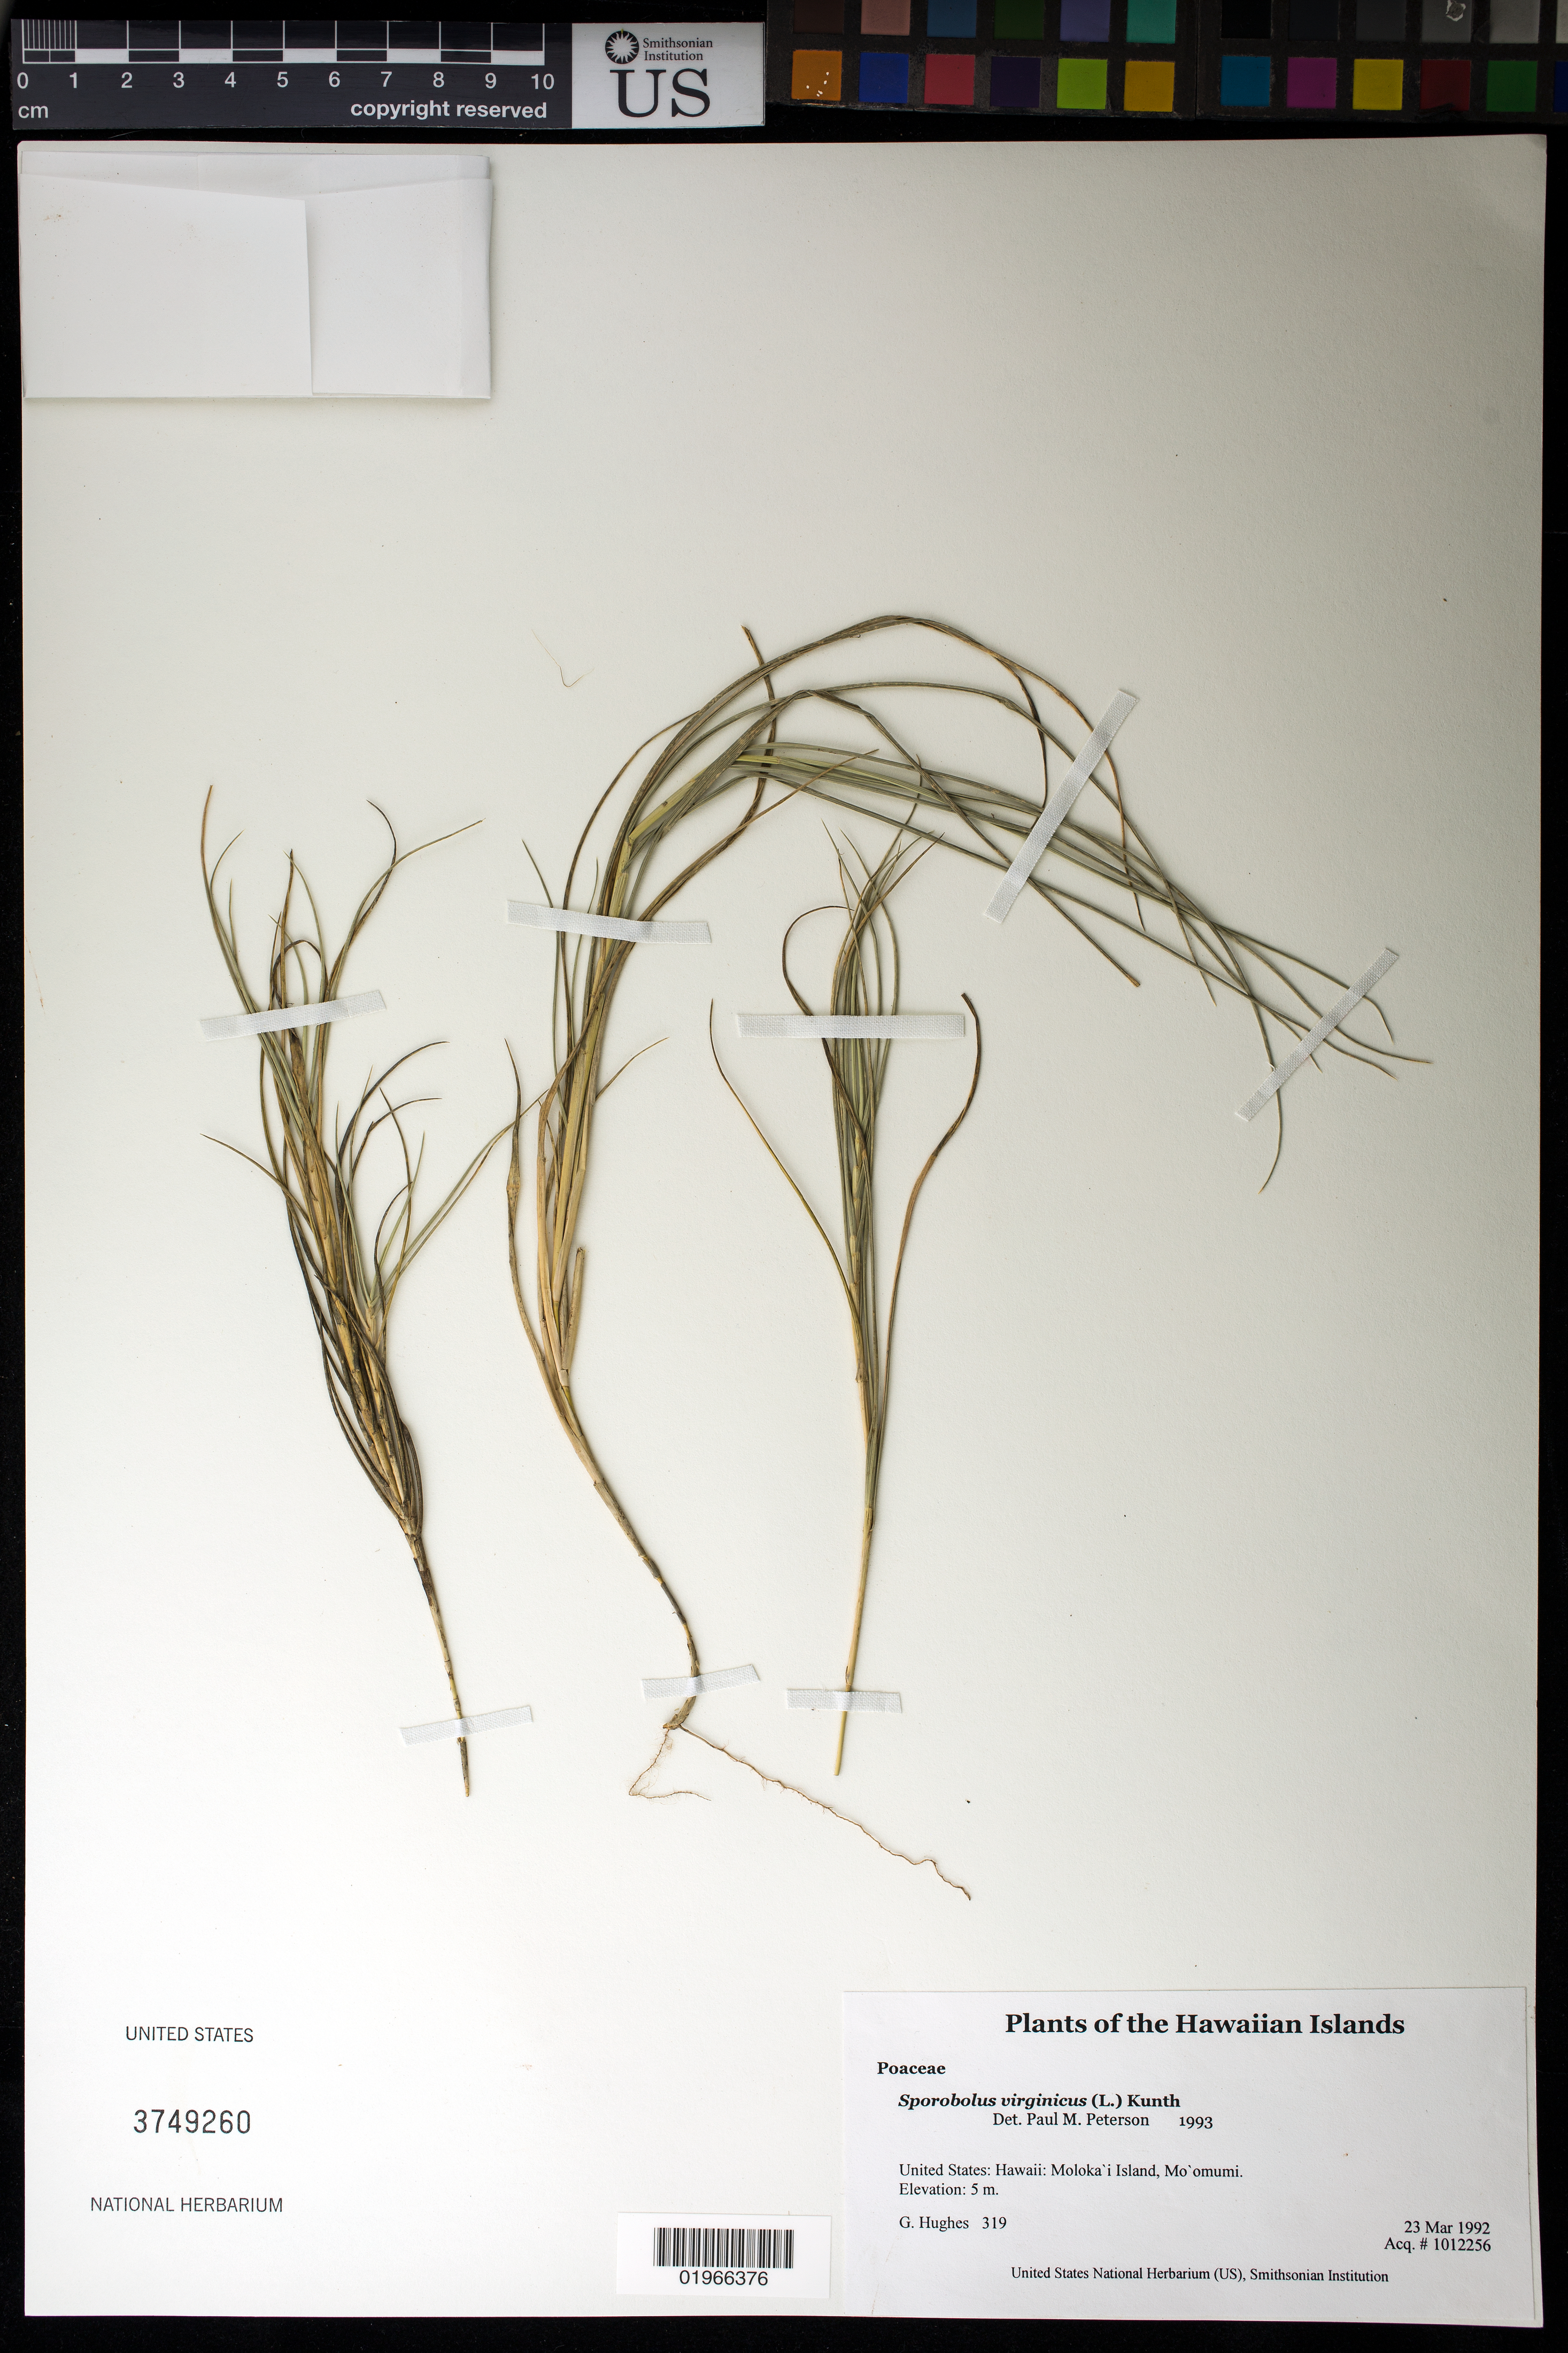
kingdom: Plantae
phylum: Tracheophyta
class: Liliopsida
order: Poales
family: Poaceae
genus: Sporobolus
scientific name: Sporobolus virginicus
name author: (L.) Kunth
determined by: Peterson, Paul M., (BOT), Smithsonian Institution - National Museum of Natural History (UNITED STATES)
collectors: G. Hughes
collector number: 319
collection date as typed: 3-23-92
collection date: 1992-03-23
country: United States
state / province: Hawaii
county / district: Maui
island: Moloka'i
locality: Mo'omumi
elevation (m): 5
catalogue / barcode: US 3749260